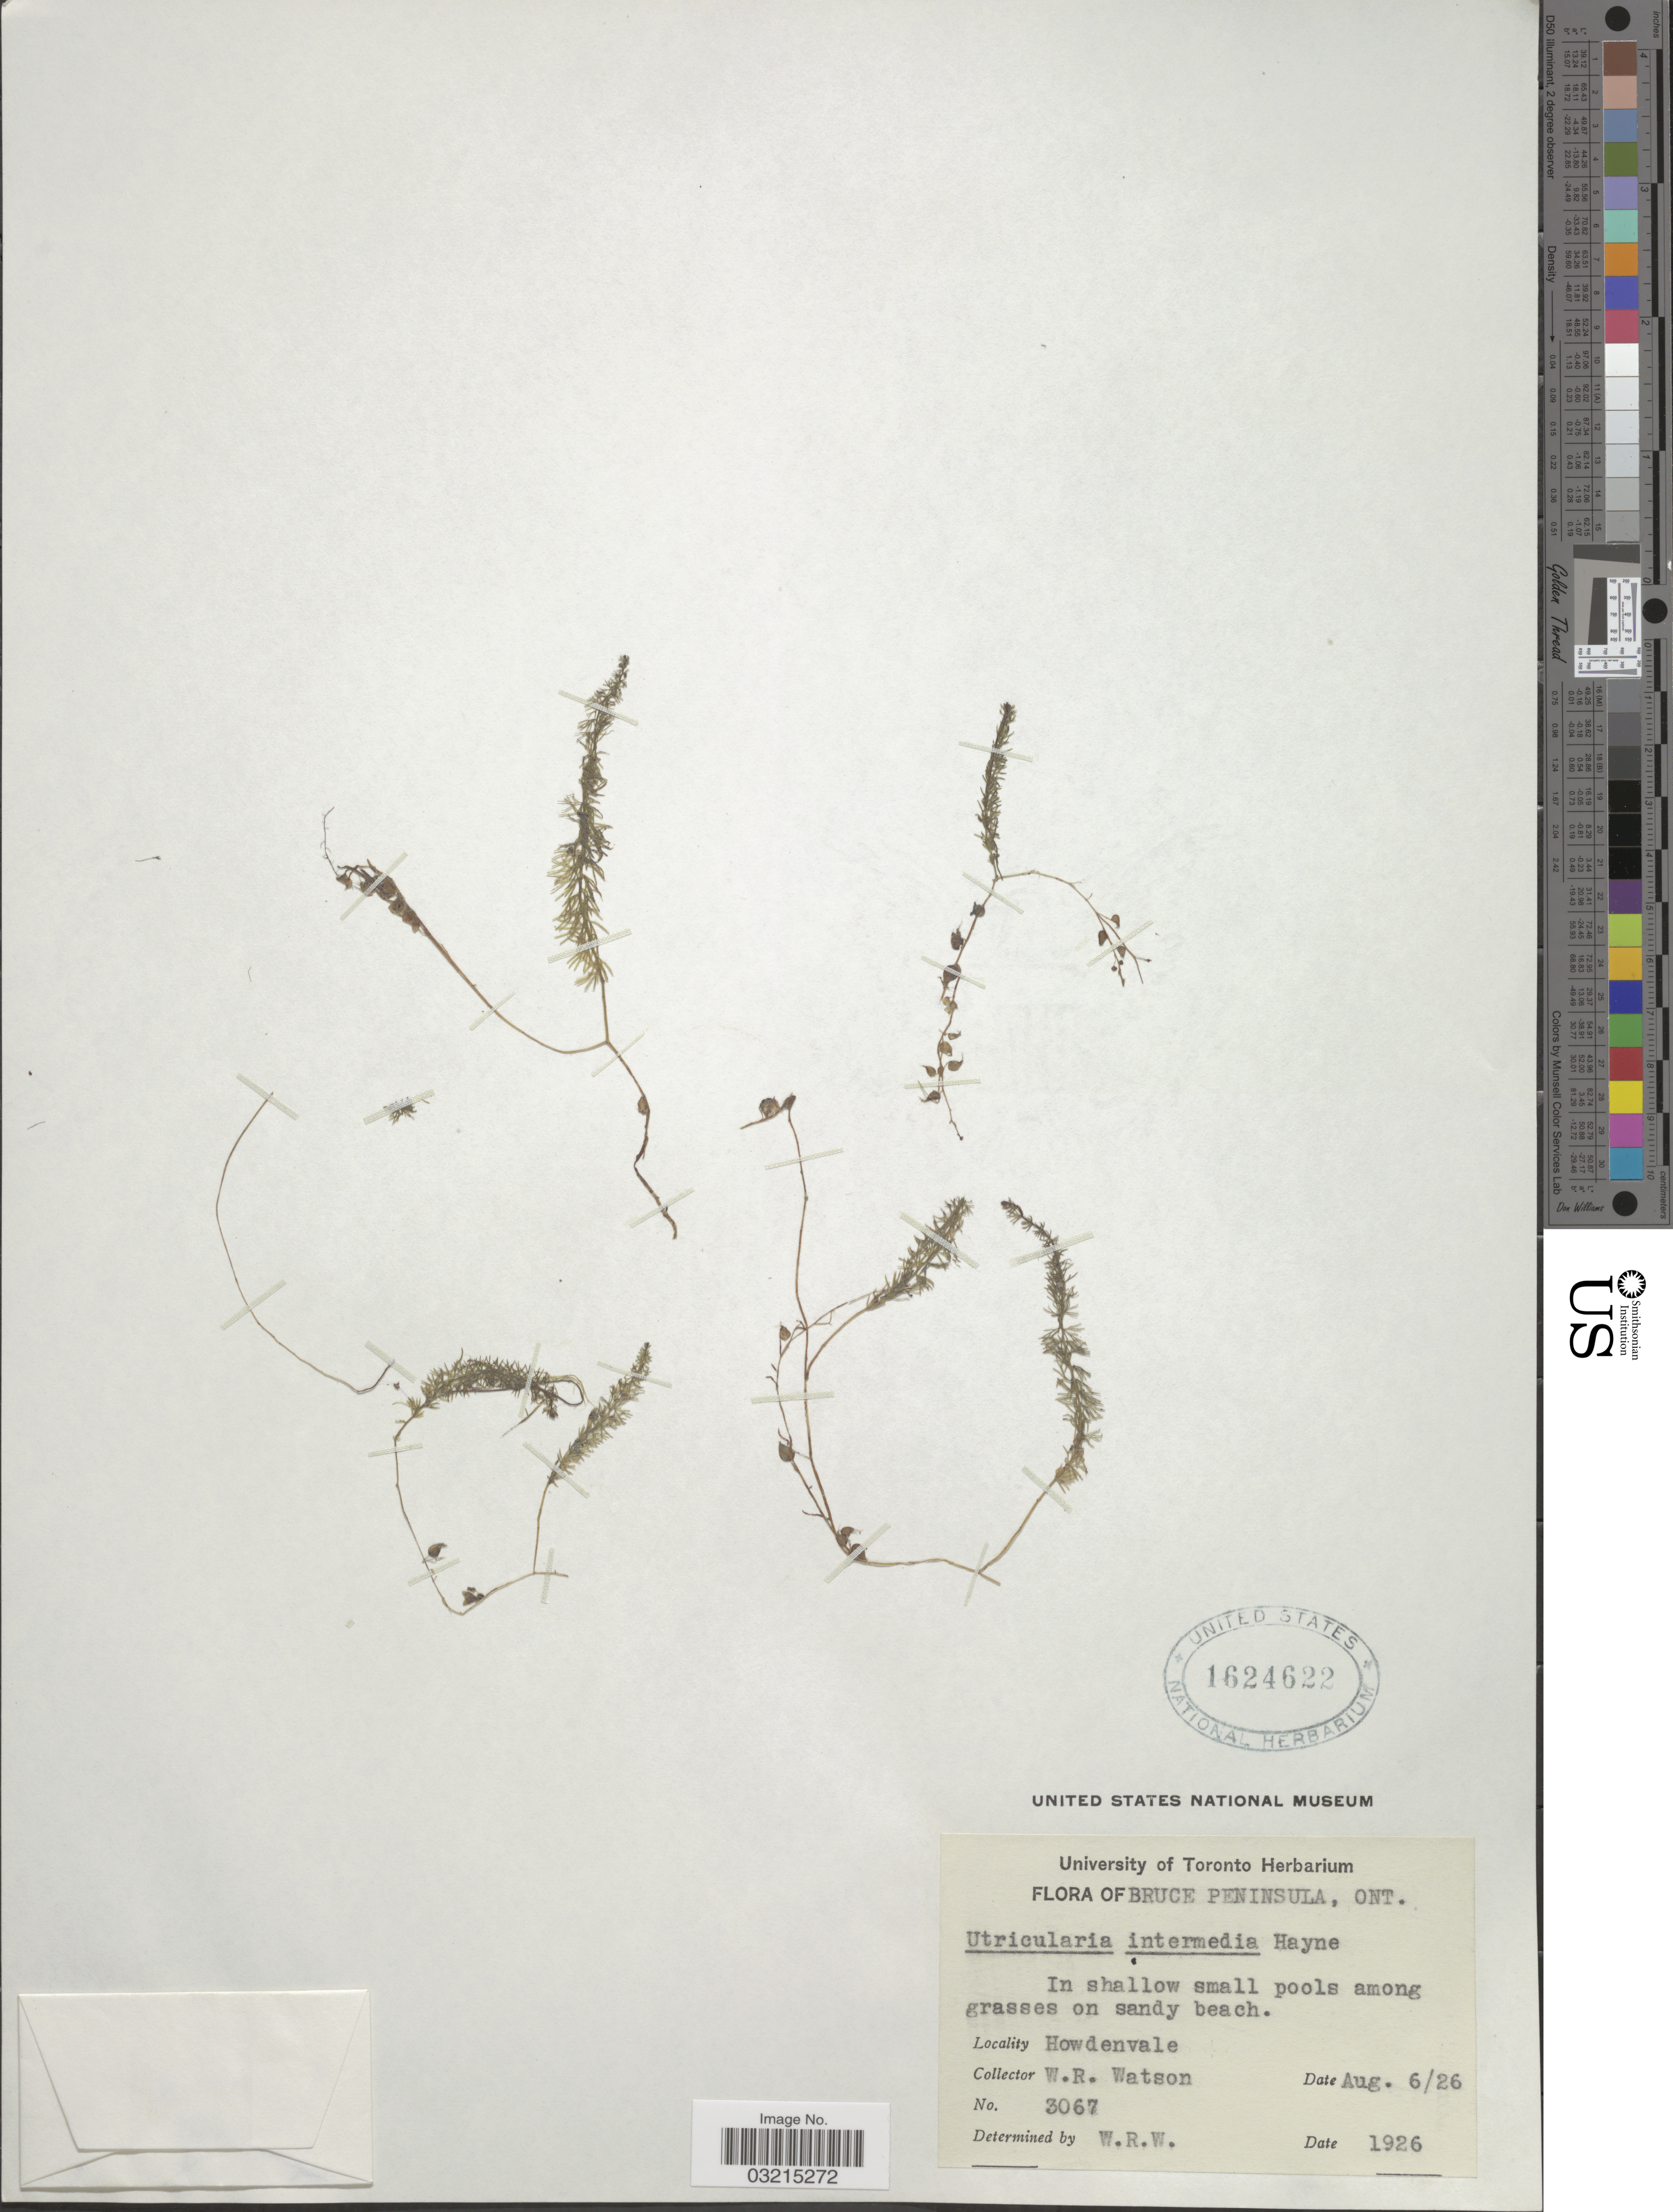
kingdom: Plantae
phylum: Tracheophyta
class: Magnoliopsida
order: Lamiales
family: Lentibulariaceae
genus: Utricularia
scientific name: Utricularia intermedia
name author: Hayne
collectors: W. R. Watson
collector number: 3067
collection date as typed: Transcribed d/m/y: 6/8/26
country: Canada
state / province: Ontario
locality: Bruce Peninsula. Howdenvale.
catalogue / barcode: US 1624622